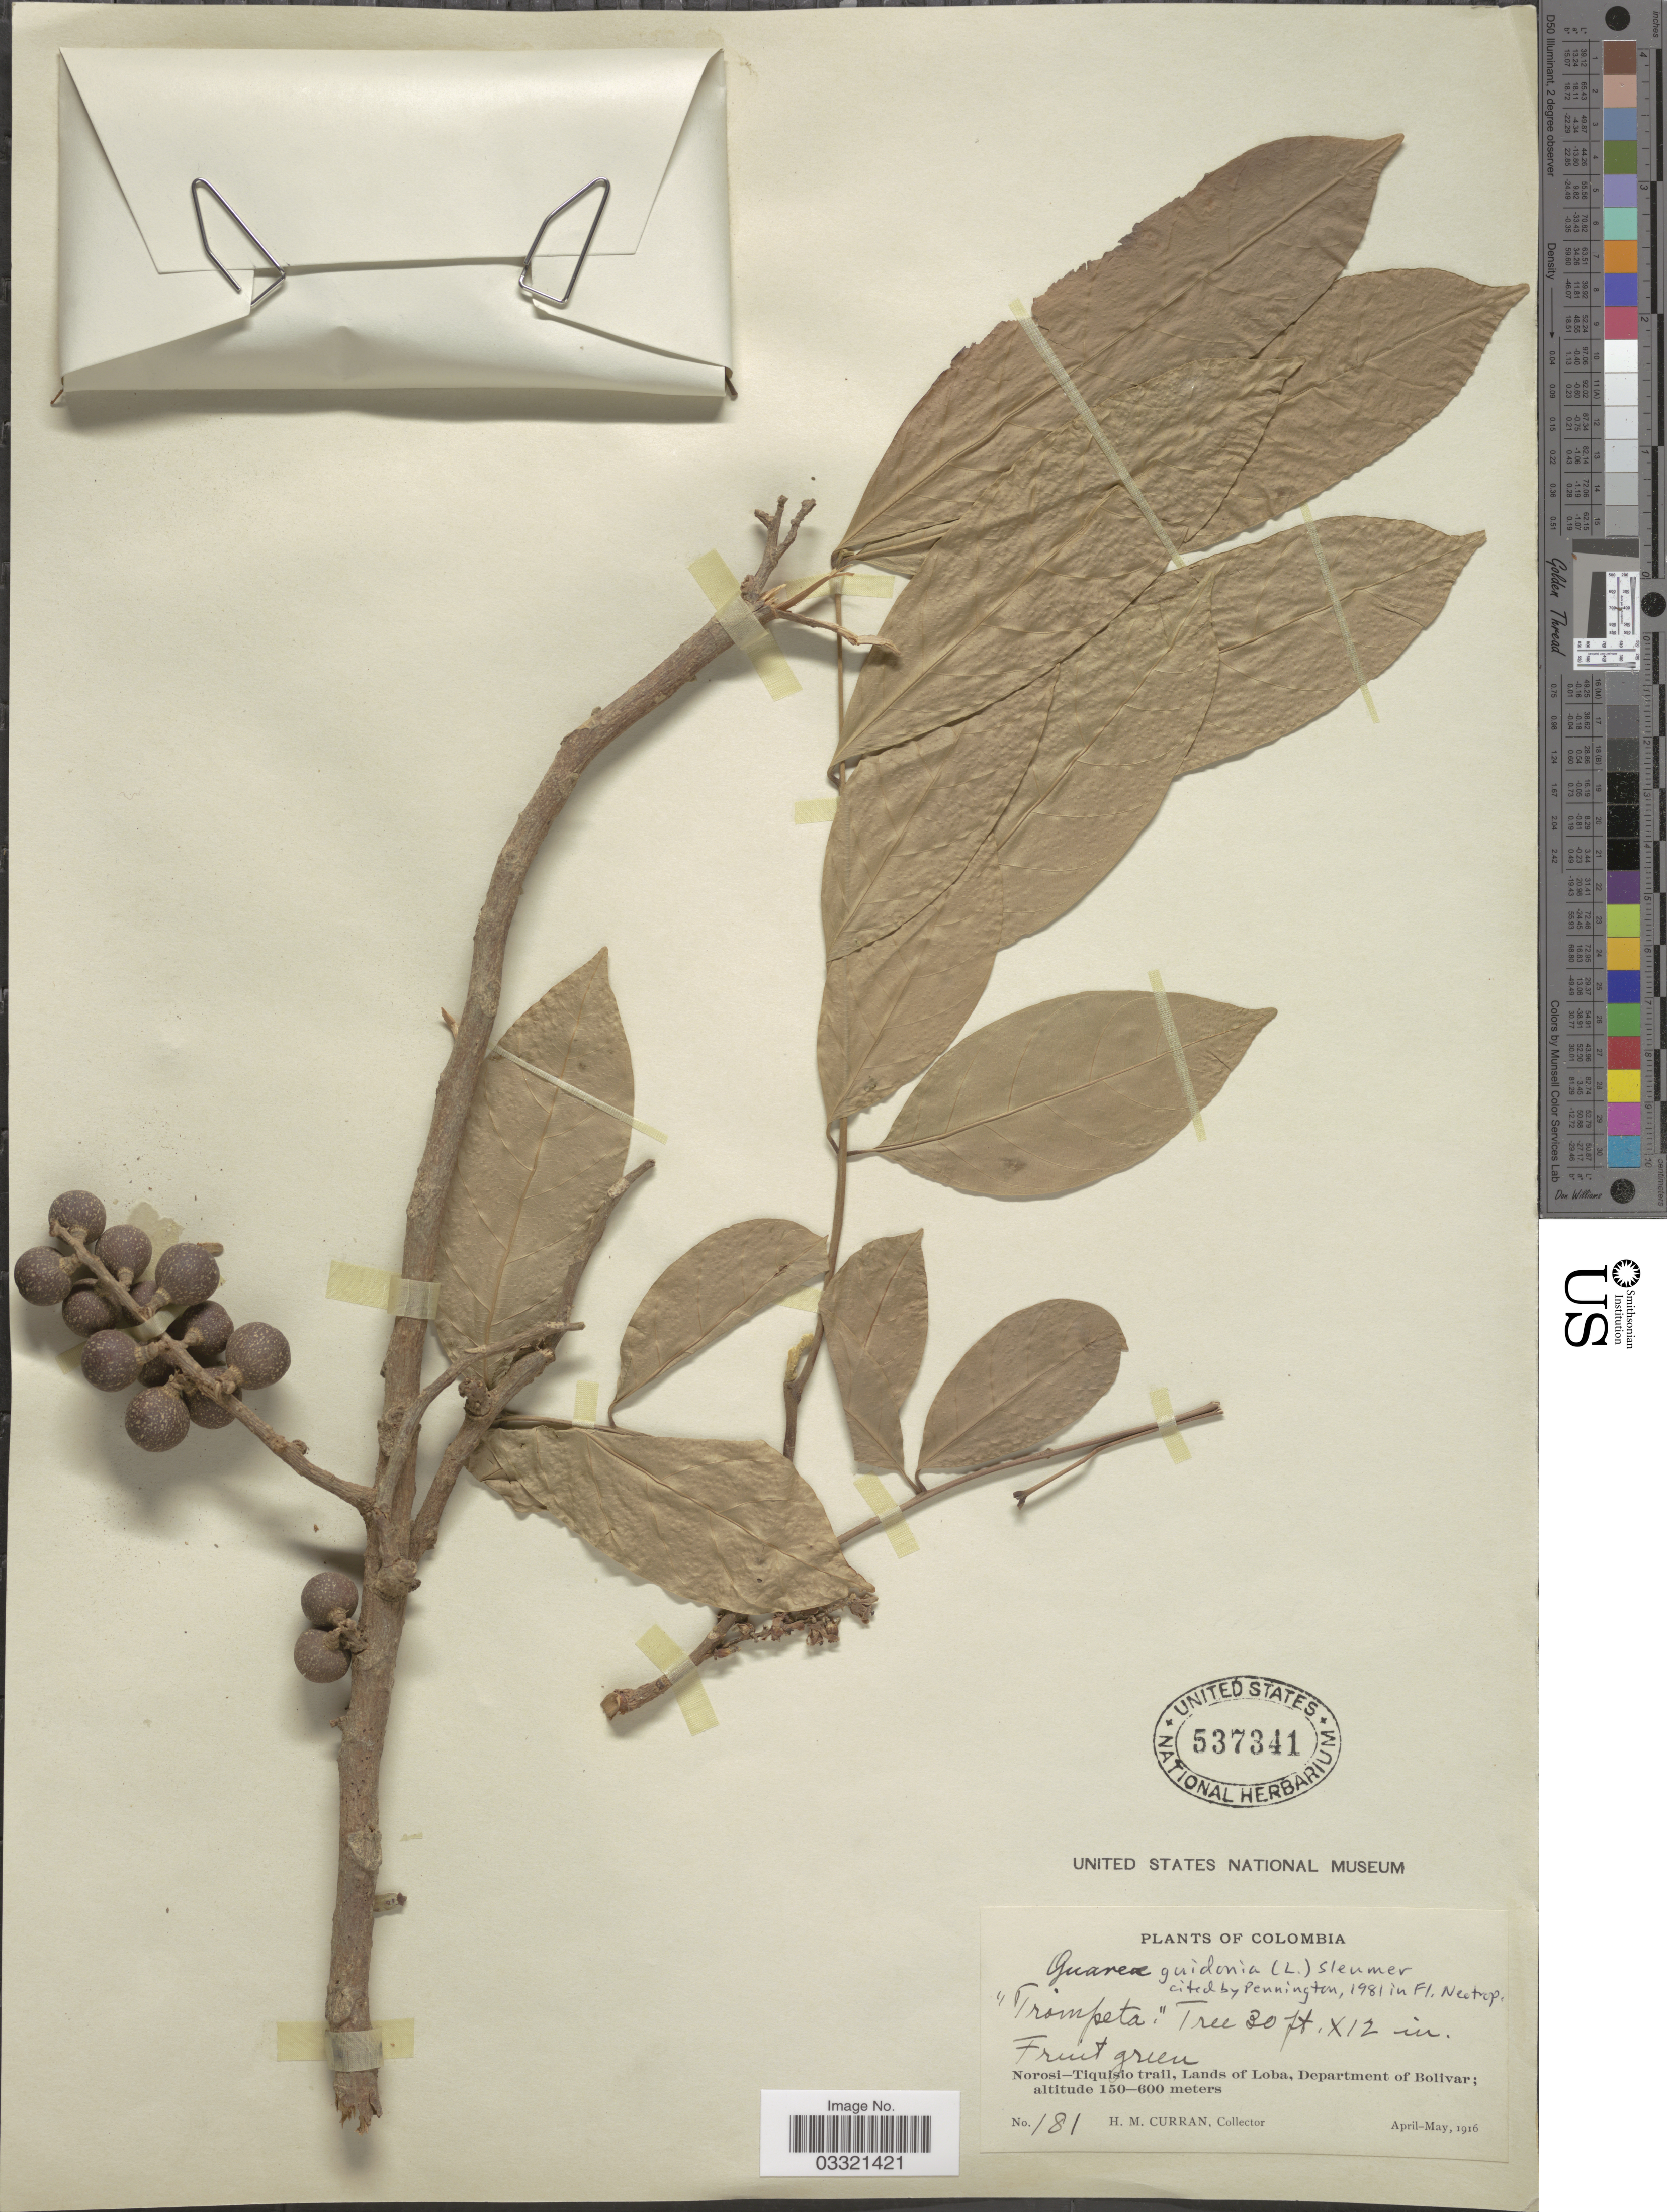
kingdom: Plantae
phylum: Tracheophyta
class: Magnoliopsida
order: Sapindales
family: Meliaceae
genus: Guarea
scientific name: Guarea guidonia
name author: (L.) Sleumer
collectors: H. M. Curran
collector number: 181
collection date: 1916-04/1916-05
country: Colombia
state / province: Bolívar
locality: Norosi-Tiquisio trail, Lands of Loba, Department of Bolivar.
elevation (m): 150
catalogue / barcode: US 537341